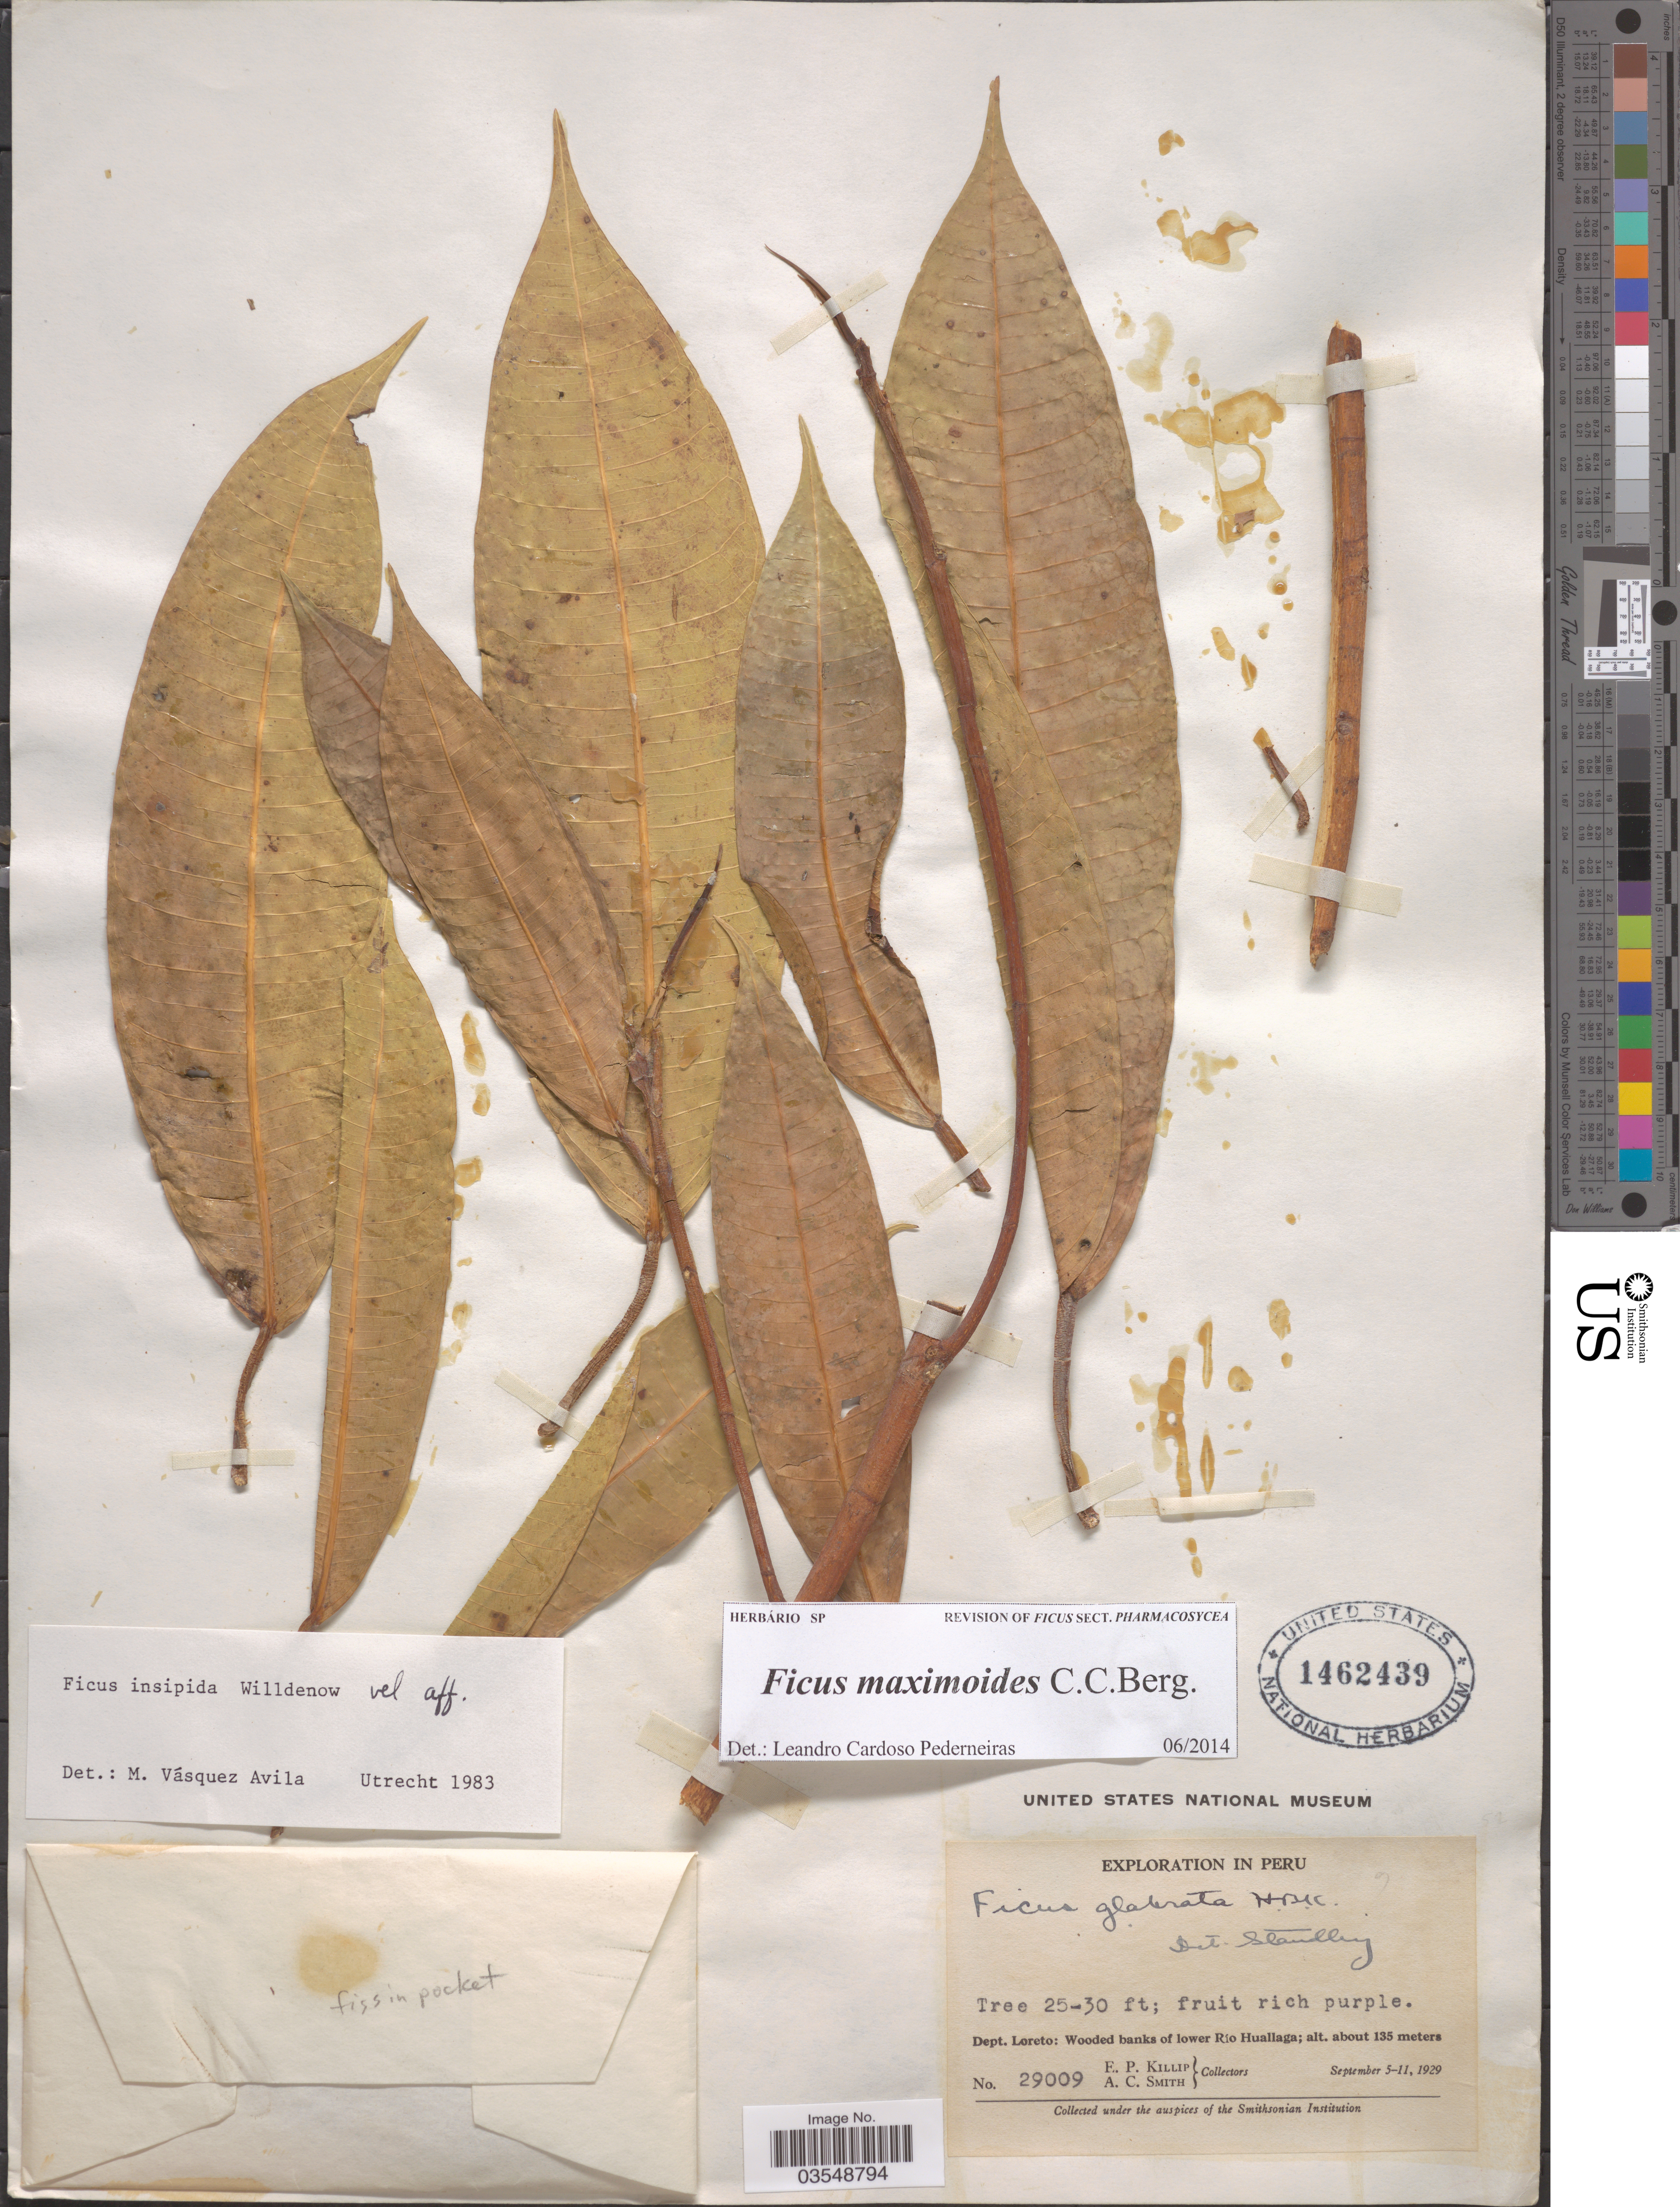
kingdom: Plantae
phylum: Tracheophyta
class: Magnoliopsida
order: Rosales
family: Moraceae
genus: Ficus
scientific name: Ficus maximoides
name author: C.C. Berg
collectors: E. P. Killip & A. C. Smith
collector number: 29009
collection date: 1929-09-05/1929-09-11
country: Peru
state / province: Loreto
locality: Dept. Loreto: Wooded banks of lower Río Huallaga.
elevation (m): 135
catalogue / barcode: US 1462439